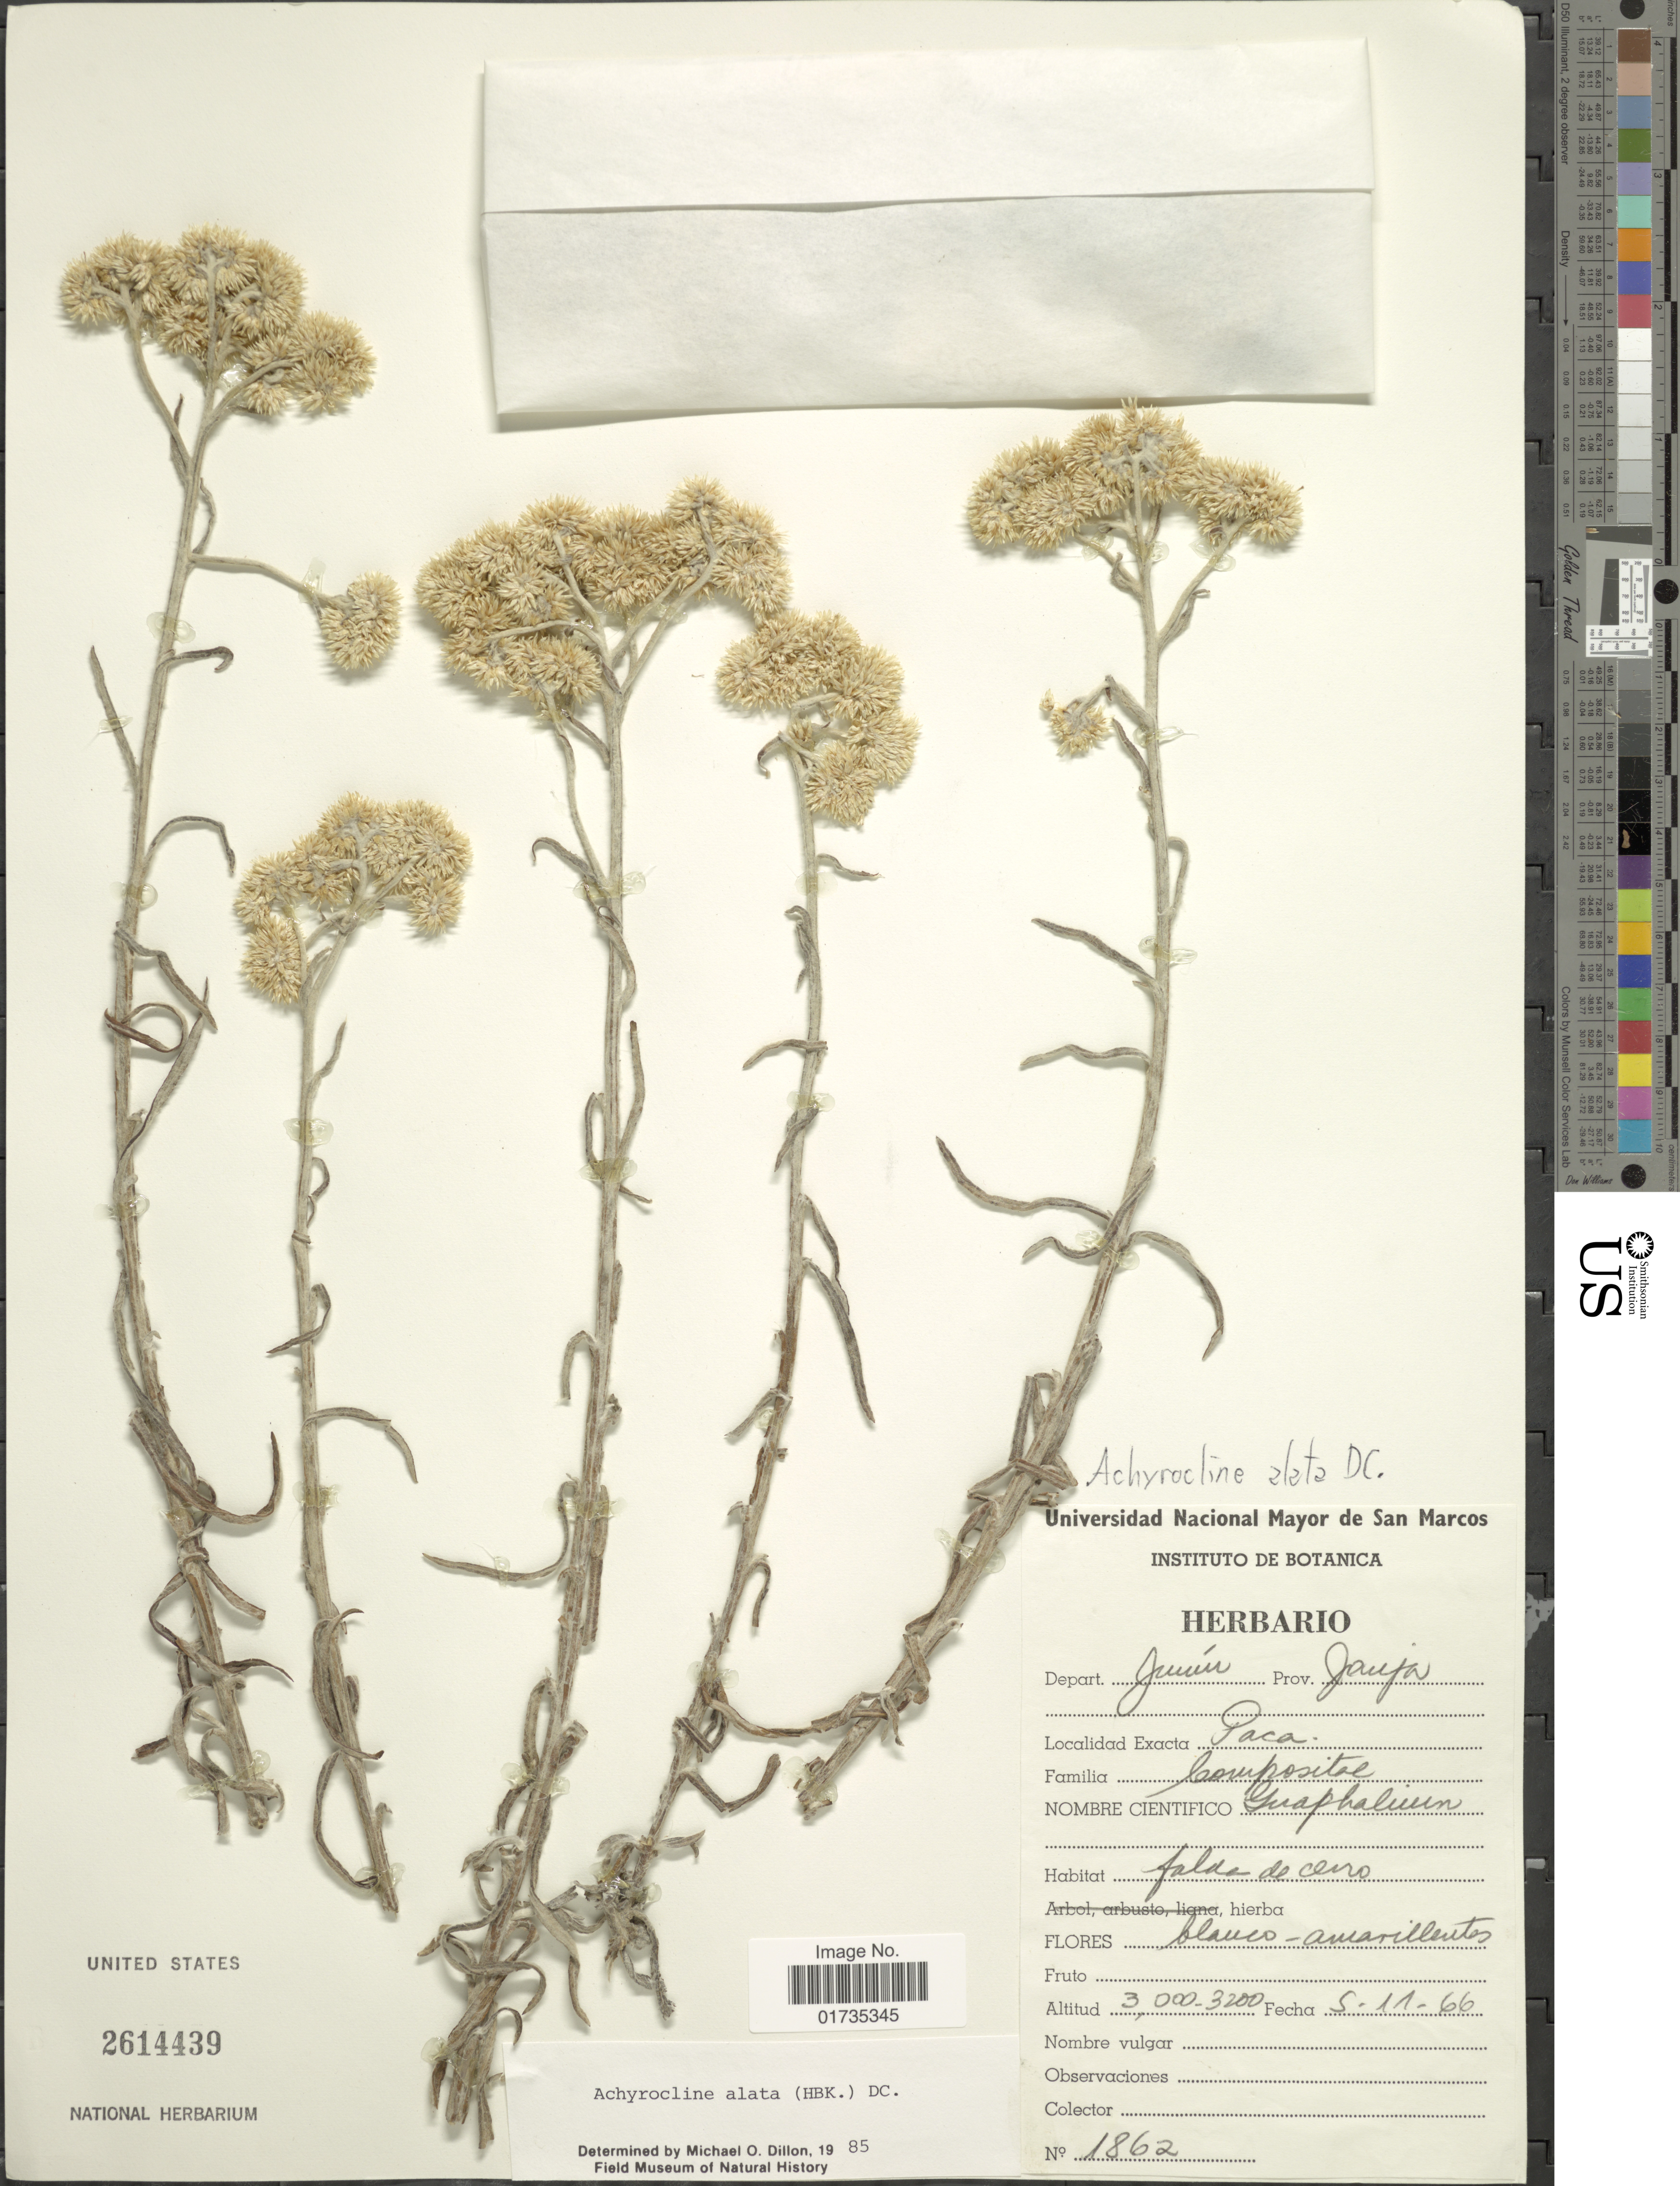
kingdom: Plantae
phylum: Tracheophyta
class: Magnoliopsida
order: Asterales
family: Asteraceae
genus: Achyrocline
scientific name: Achyrocline alata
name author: (Kunth) DC.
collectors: Universidad Nacional Mayor de San Marcos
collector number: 1862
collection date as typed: Transcribed d/m/y: 5/11/66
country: Peru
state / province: Junín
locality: Paca, Prov. Jauja, Depart. Junín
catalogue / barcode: US 2614439